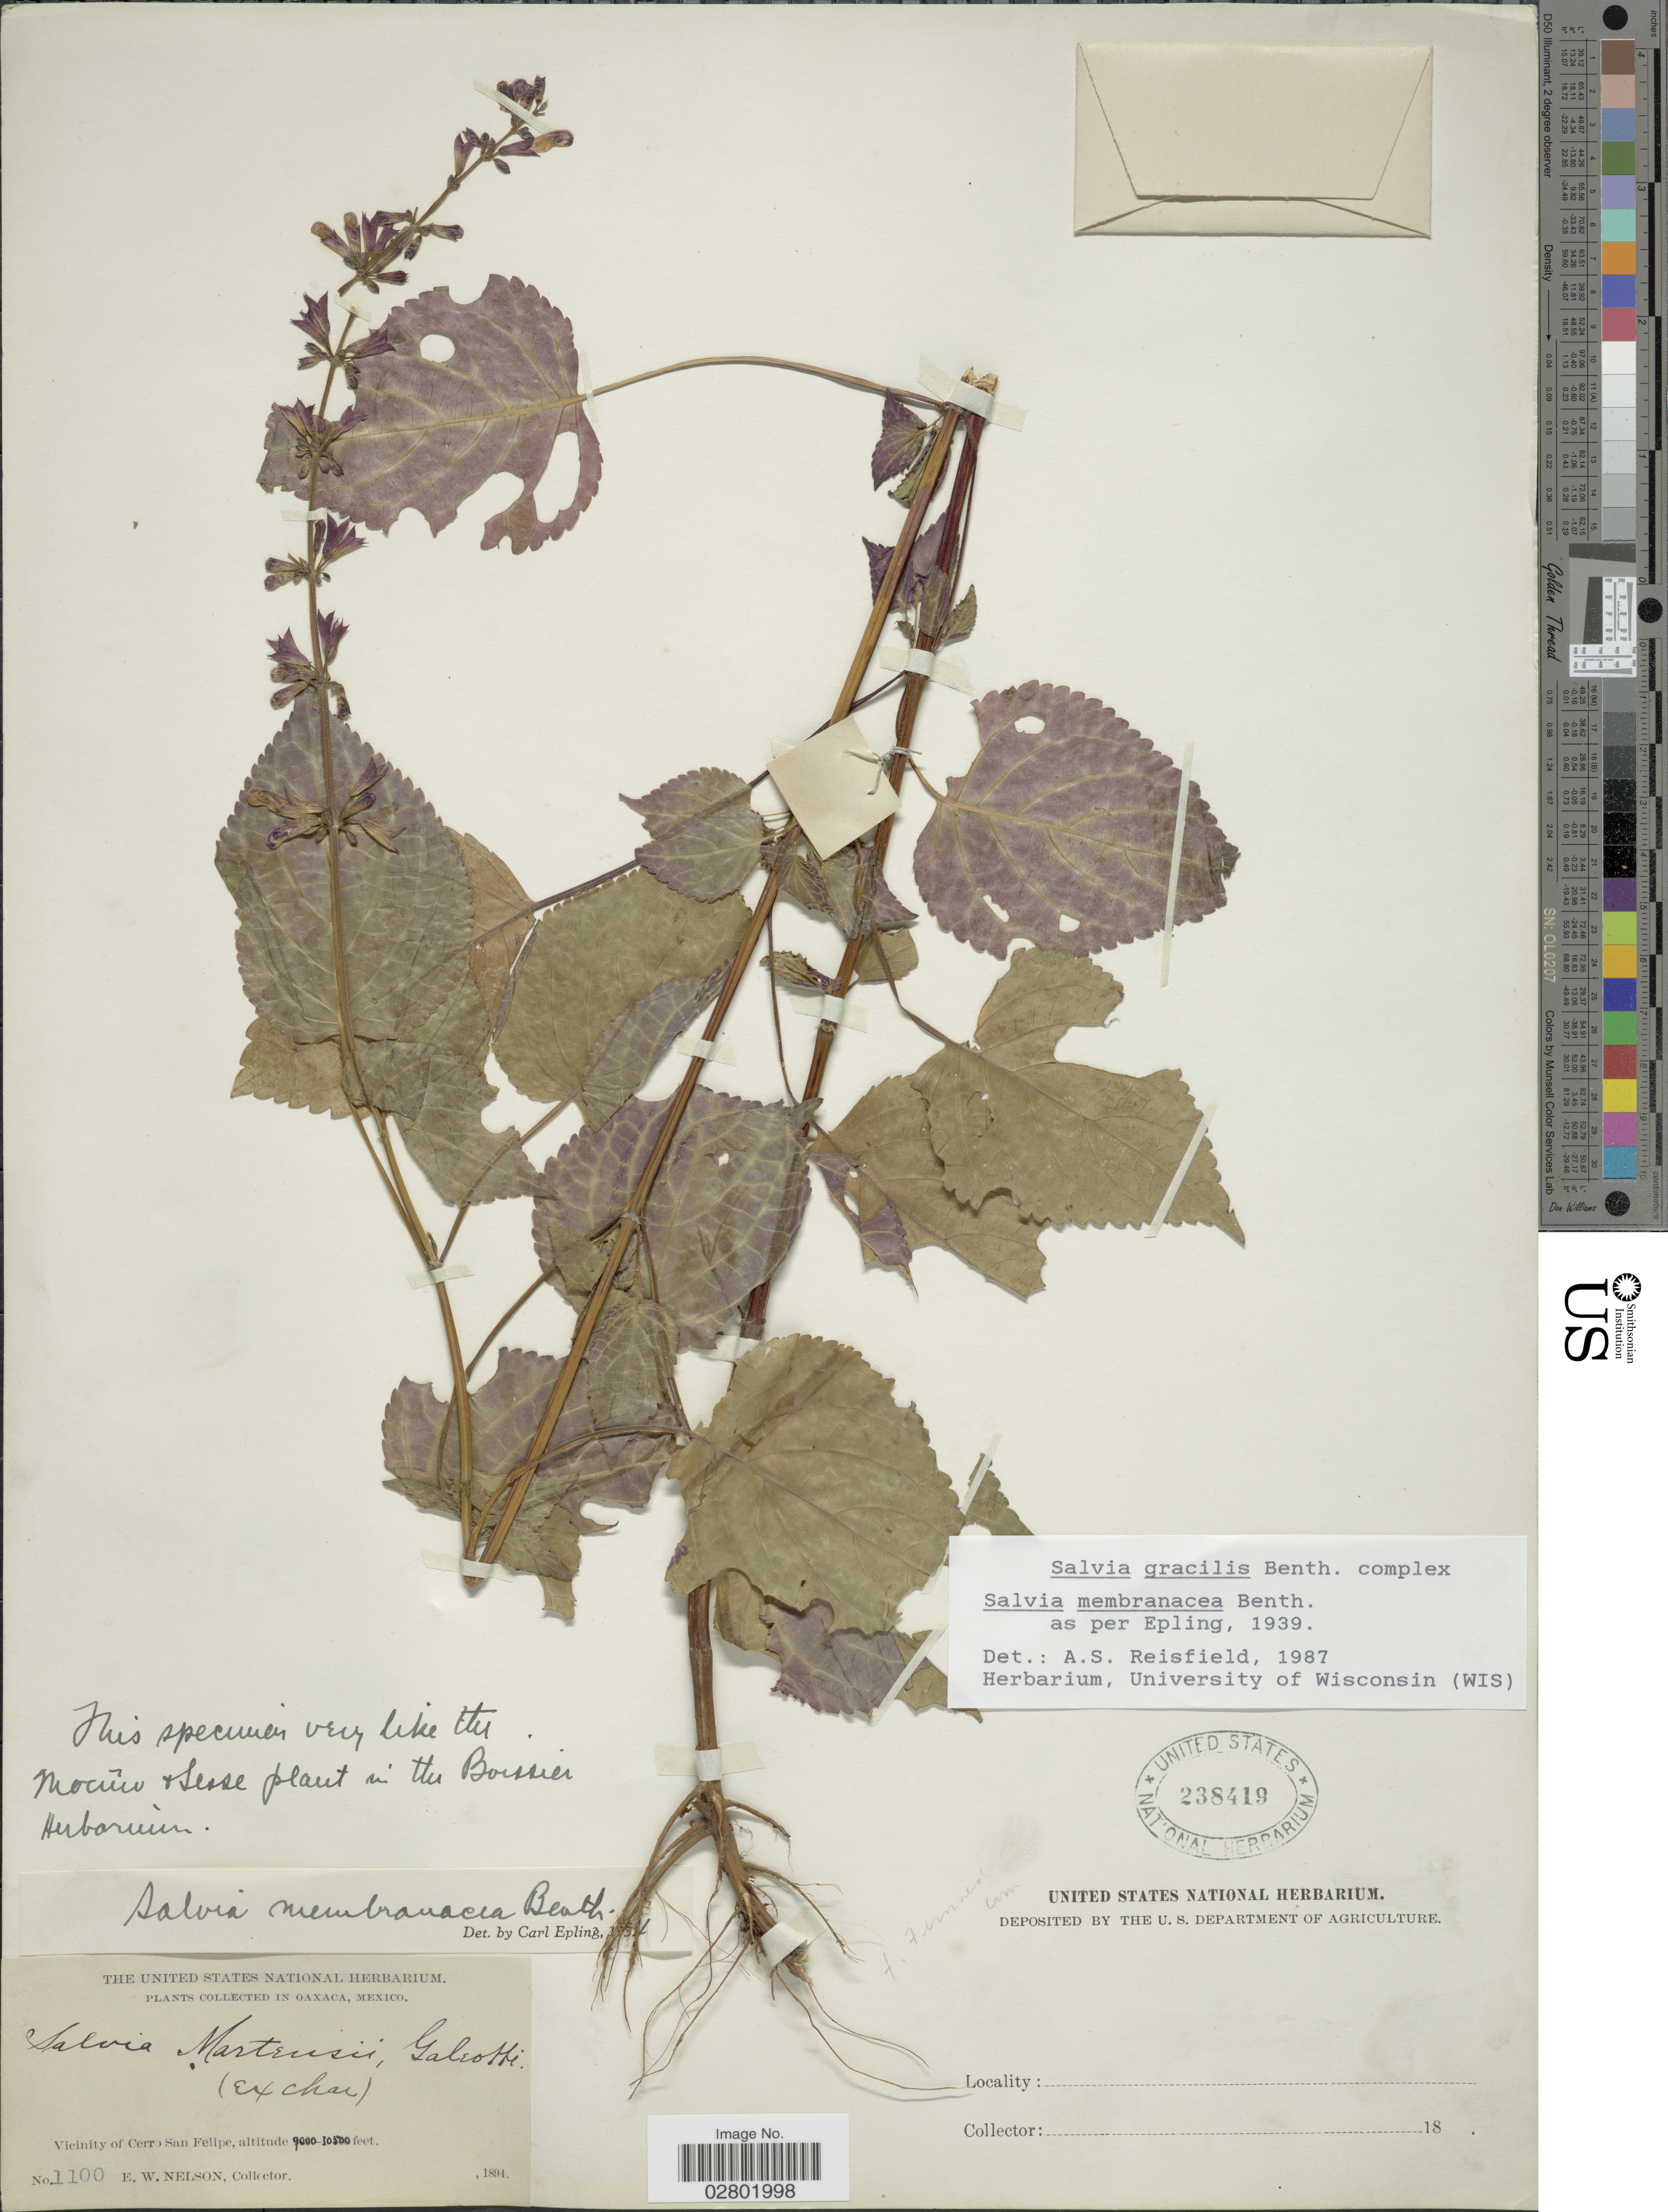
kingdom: Plantae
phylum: Tracheophyta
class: Magnoliopsida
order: Lamiales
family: Lamiaceae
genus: Salvia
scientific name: Salvia membranacea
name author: Benth.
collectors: E. W. Nelson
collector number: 1100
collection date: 1894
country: Mexico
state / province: Oaxaca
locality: Vicinity of Cerro San Felipe.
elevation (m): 2743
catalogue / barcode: US 238419